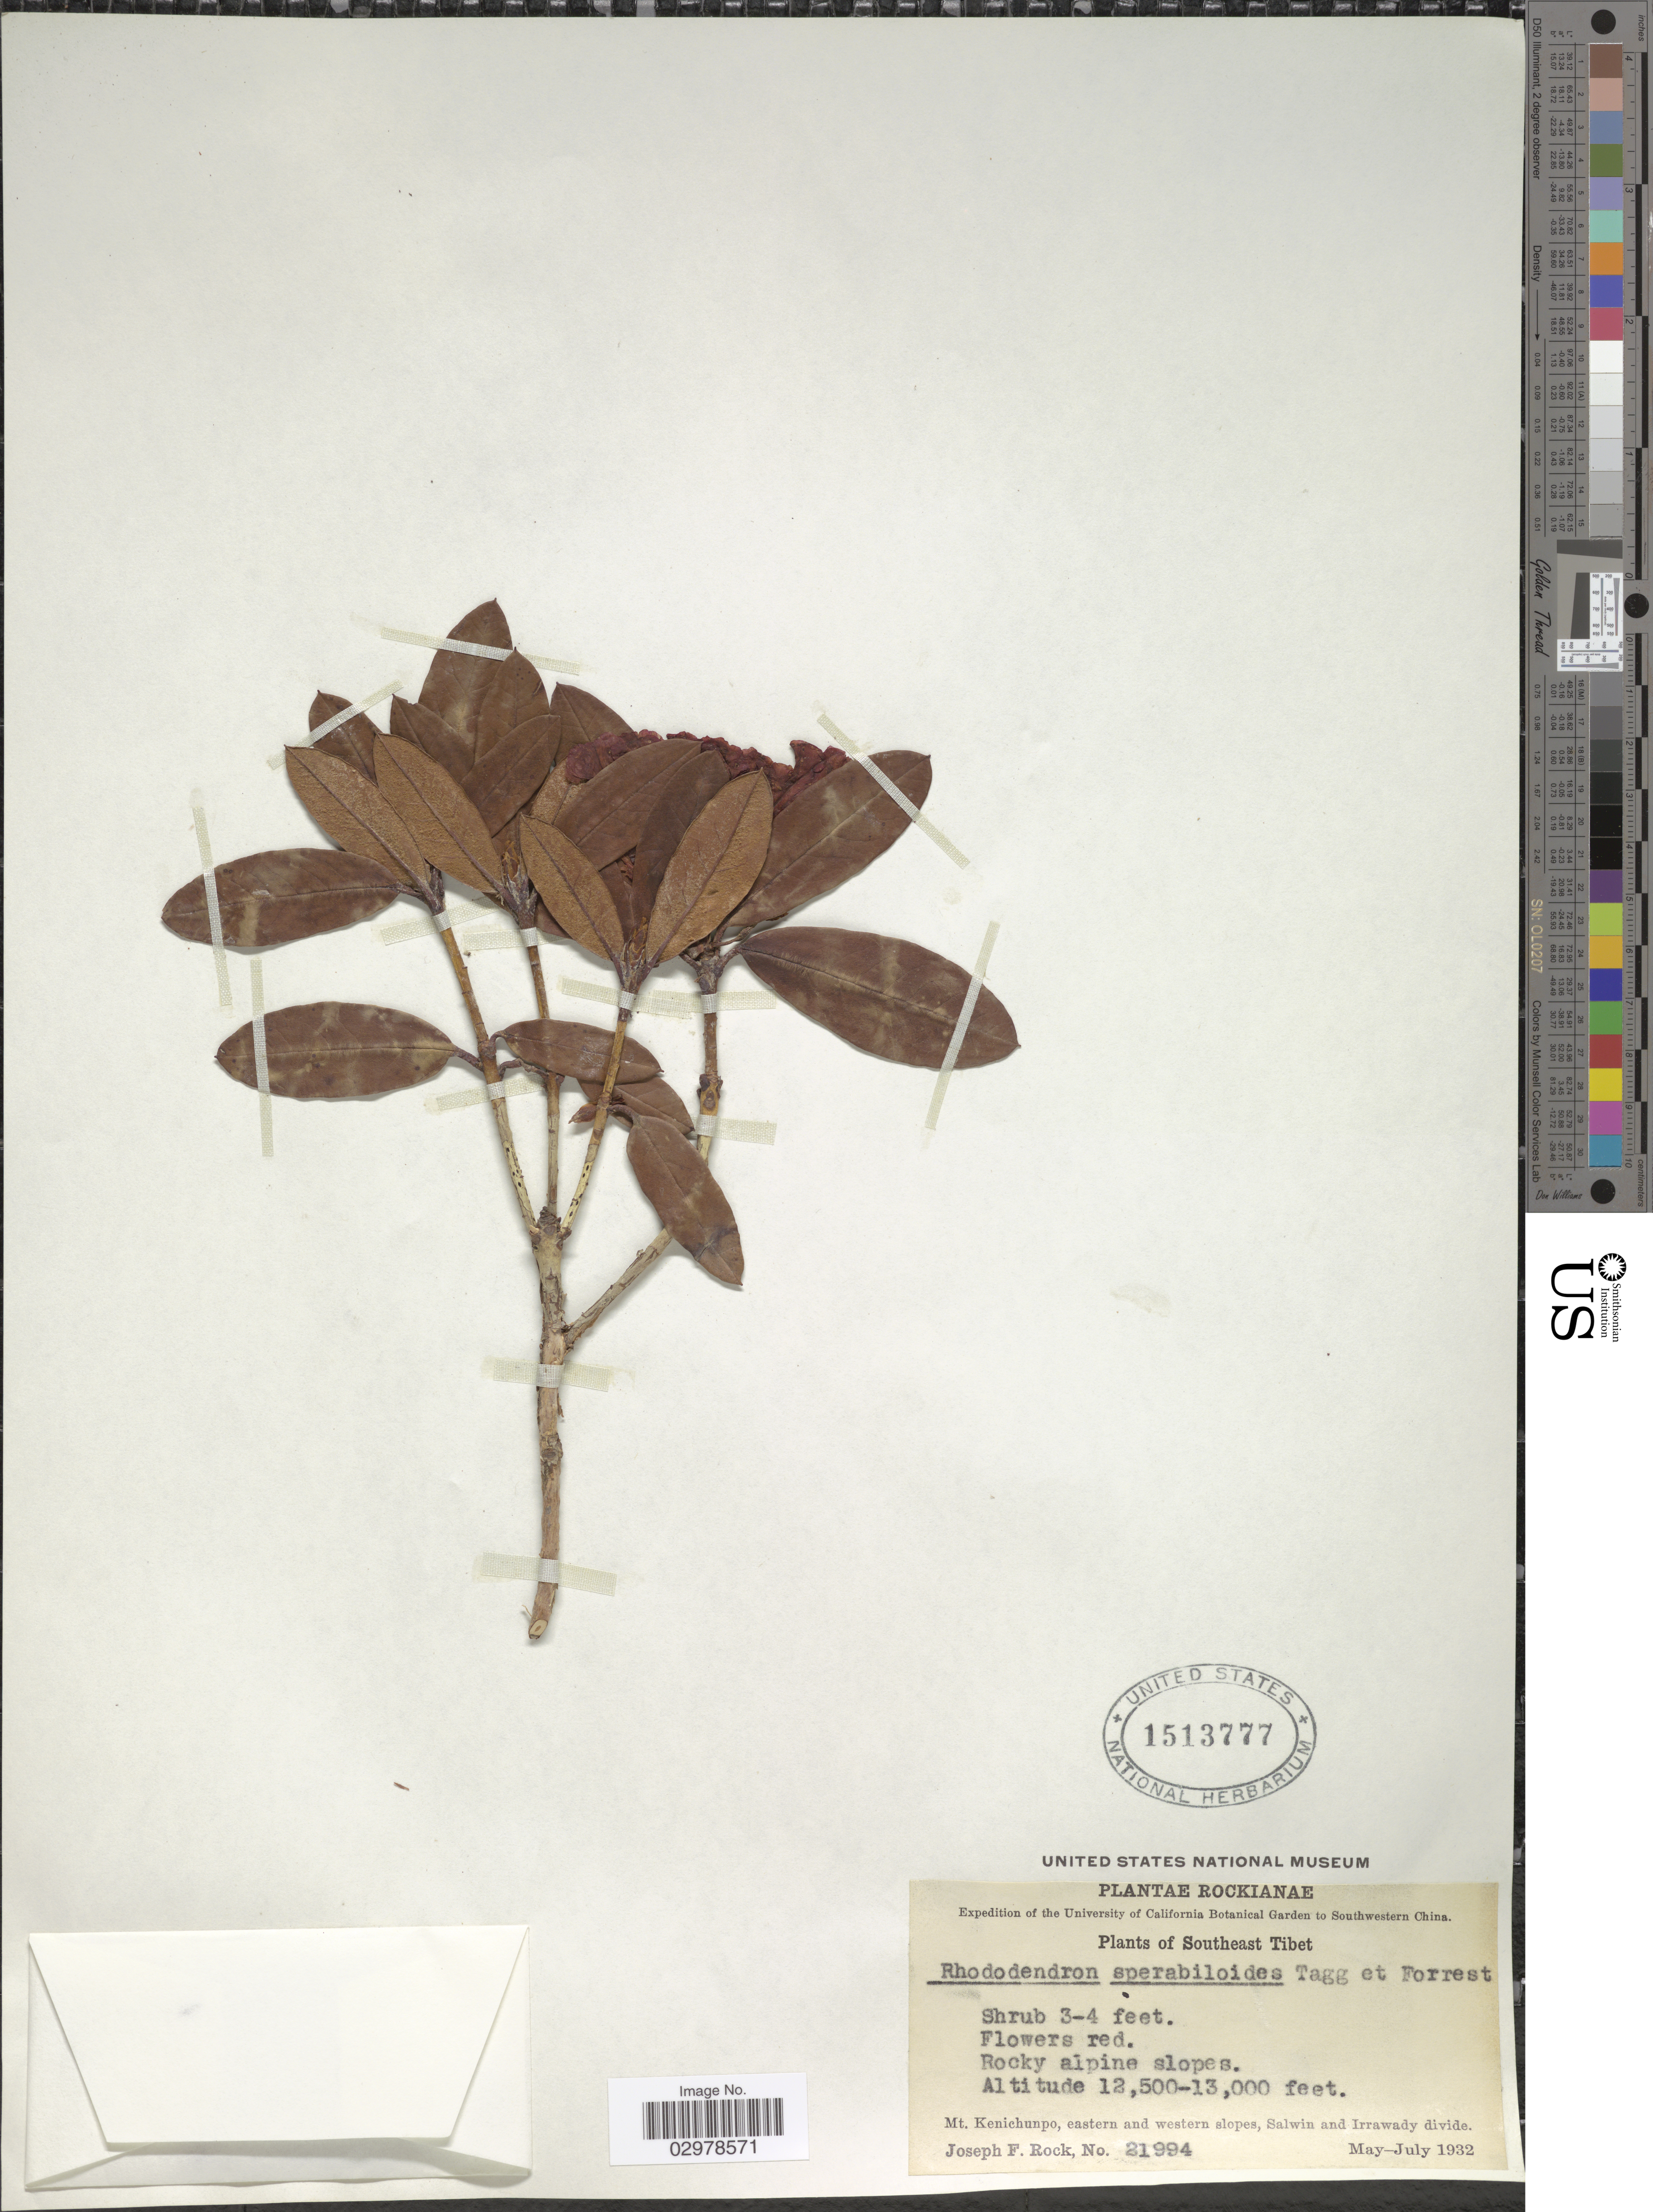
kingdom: Plantae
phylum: Tracheophyta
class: Magnoliopsida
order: Ericales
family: Ericaceae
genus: Rhododendron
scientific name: Rhododendron sperabiloides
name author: Tagg & Forrest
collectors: J. F. Rock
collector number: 21994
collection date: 1932-05/1932-07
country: China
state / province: Xizang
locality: Southwestern China. Southeast Tibet. Mt. Kenichunpo, eastern and western slopes, Salwin and Irrawady divide.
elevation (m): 3810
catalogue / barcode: US 1513777